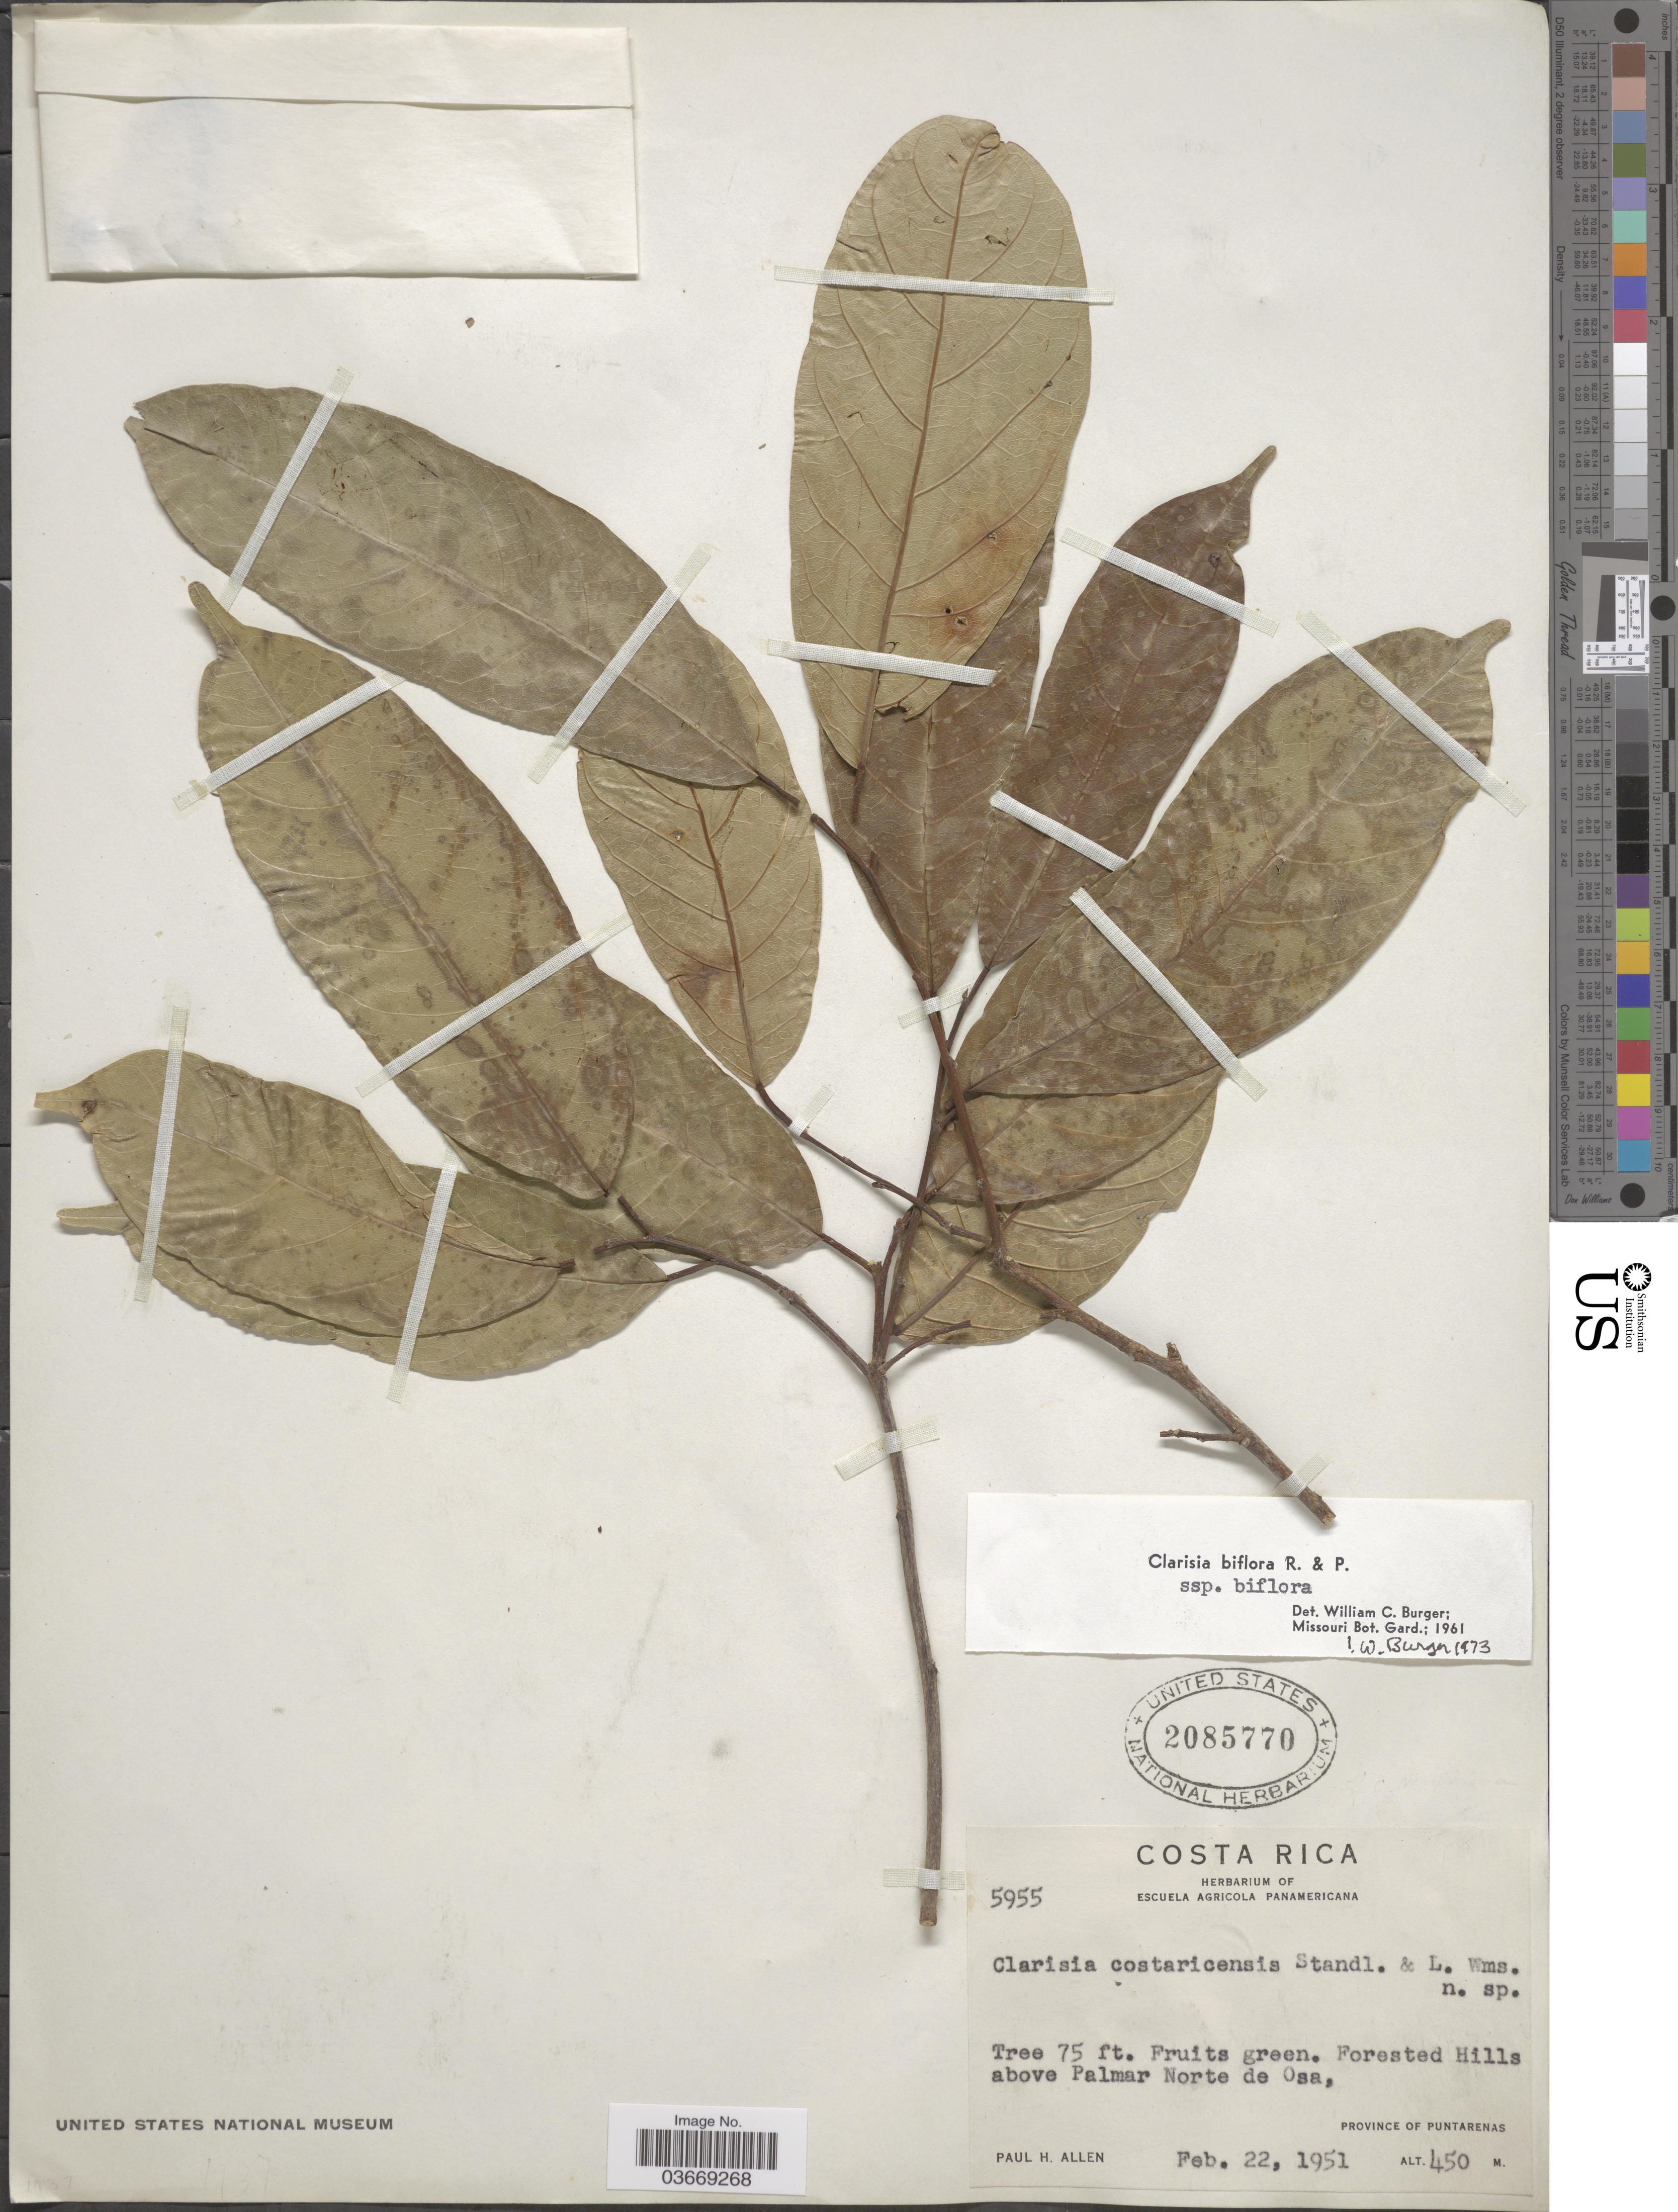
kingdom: Plantae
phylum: Tracheophyta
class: Magnoliopsida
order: Rosales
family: Moraceae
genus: Clarisia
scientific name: Clarisia biflora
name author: Ruiz & Pav.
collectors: P. H. Allen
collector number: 5955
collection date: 1951-02-22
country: Costa Rica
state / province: Puntarenas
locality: Forested Hills above Palmar Norte de Osa.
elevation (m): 450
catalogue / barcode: US 2085770